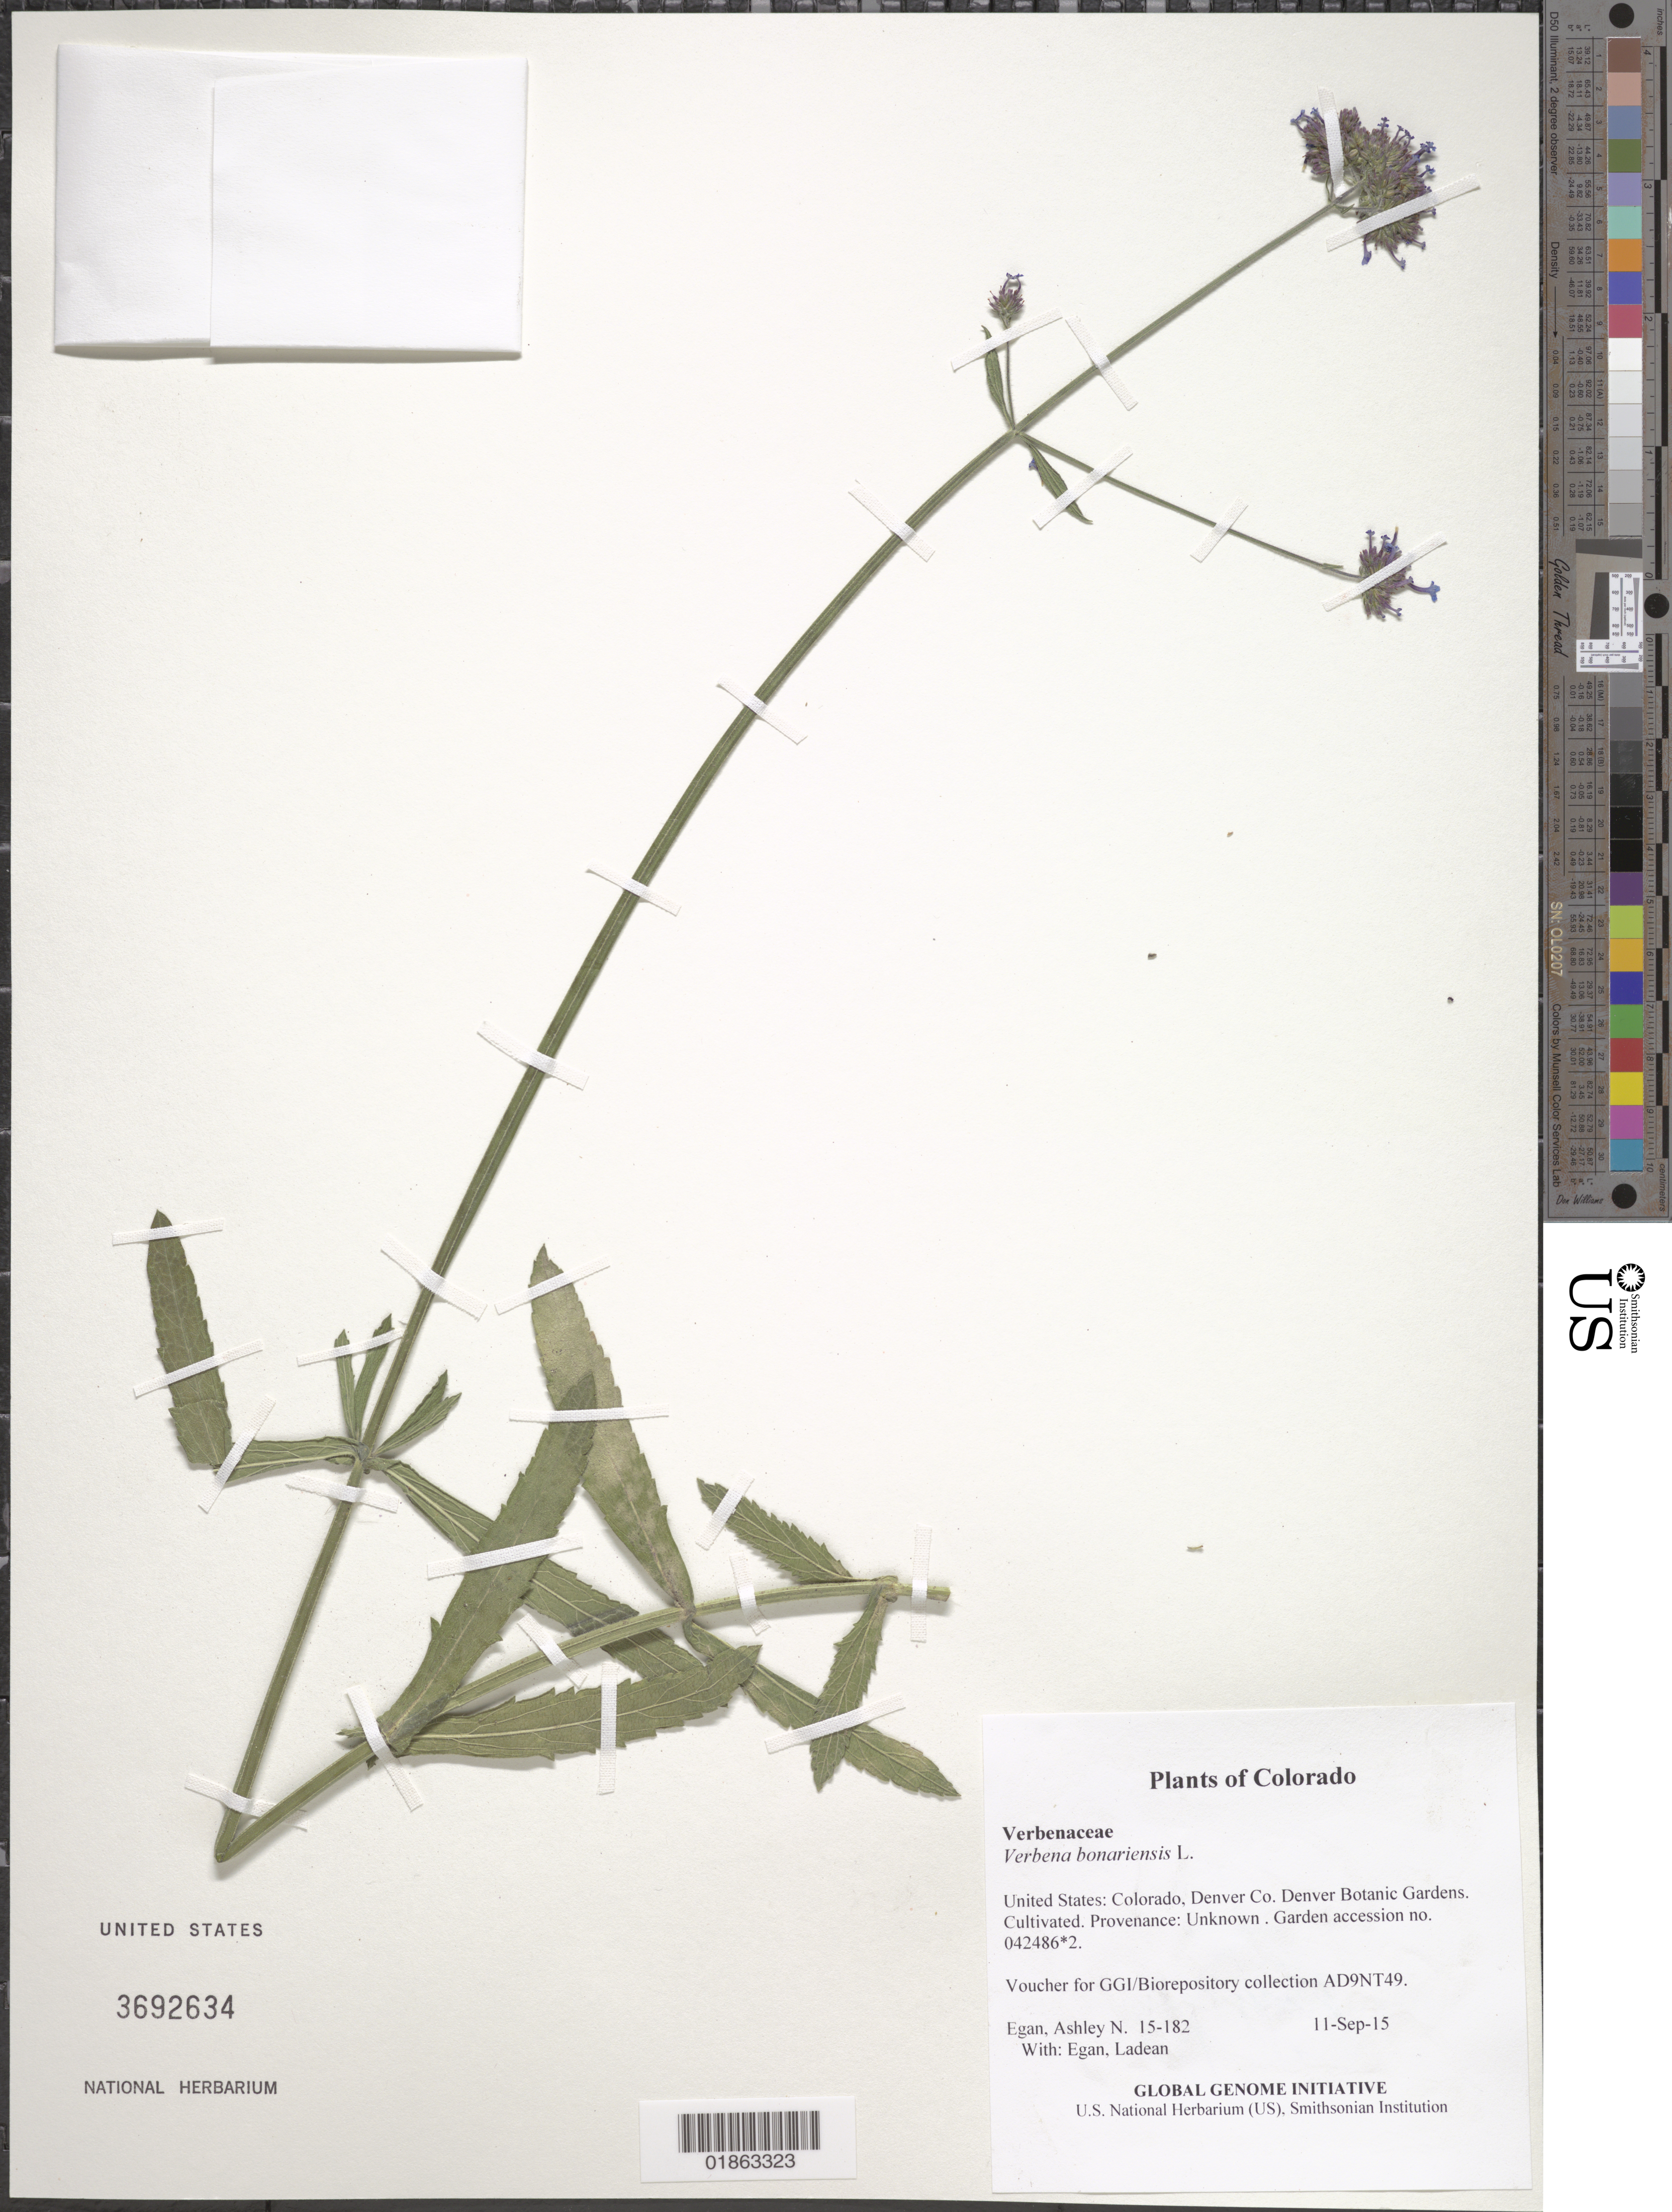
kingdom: Plantae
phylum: Tracheophyta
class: Magnoliopsida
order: Lamiales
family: Verbenaceae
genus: Verbena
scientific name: Verbena bonariensis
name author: L.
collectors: A. N. Egan & L. Egan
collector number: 15-182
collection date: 2015-09-11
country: United States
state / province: Colorado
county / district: Denver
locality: Denver Botanic Gardens. Cultivated. Provenance: Unknown . Garden accession no. 042486.2.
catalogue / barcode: US 3692634